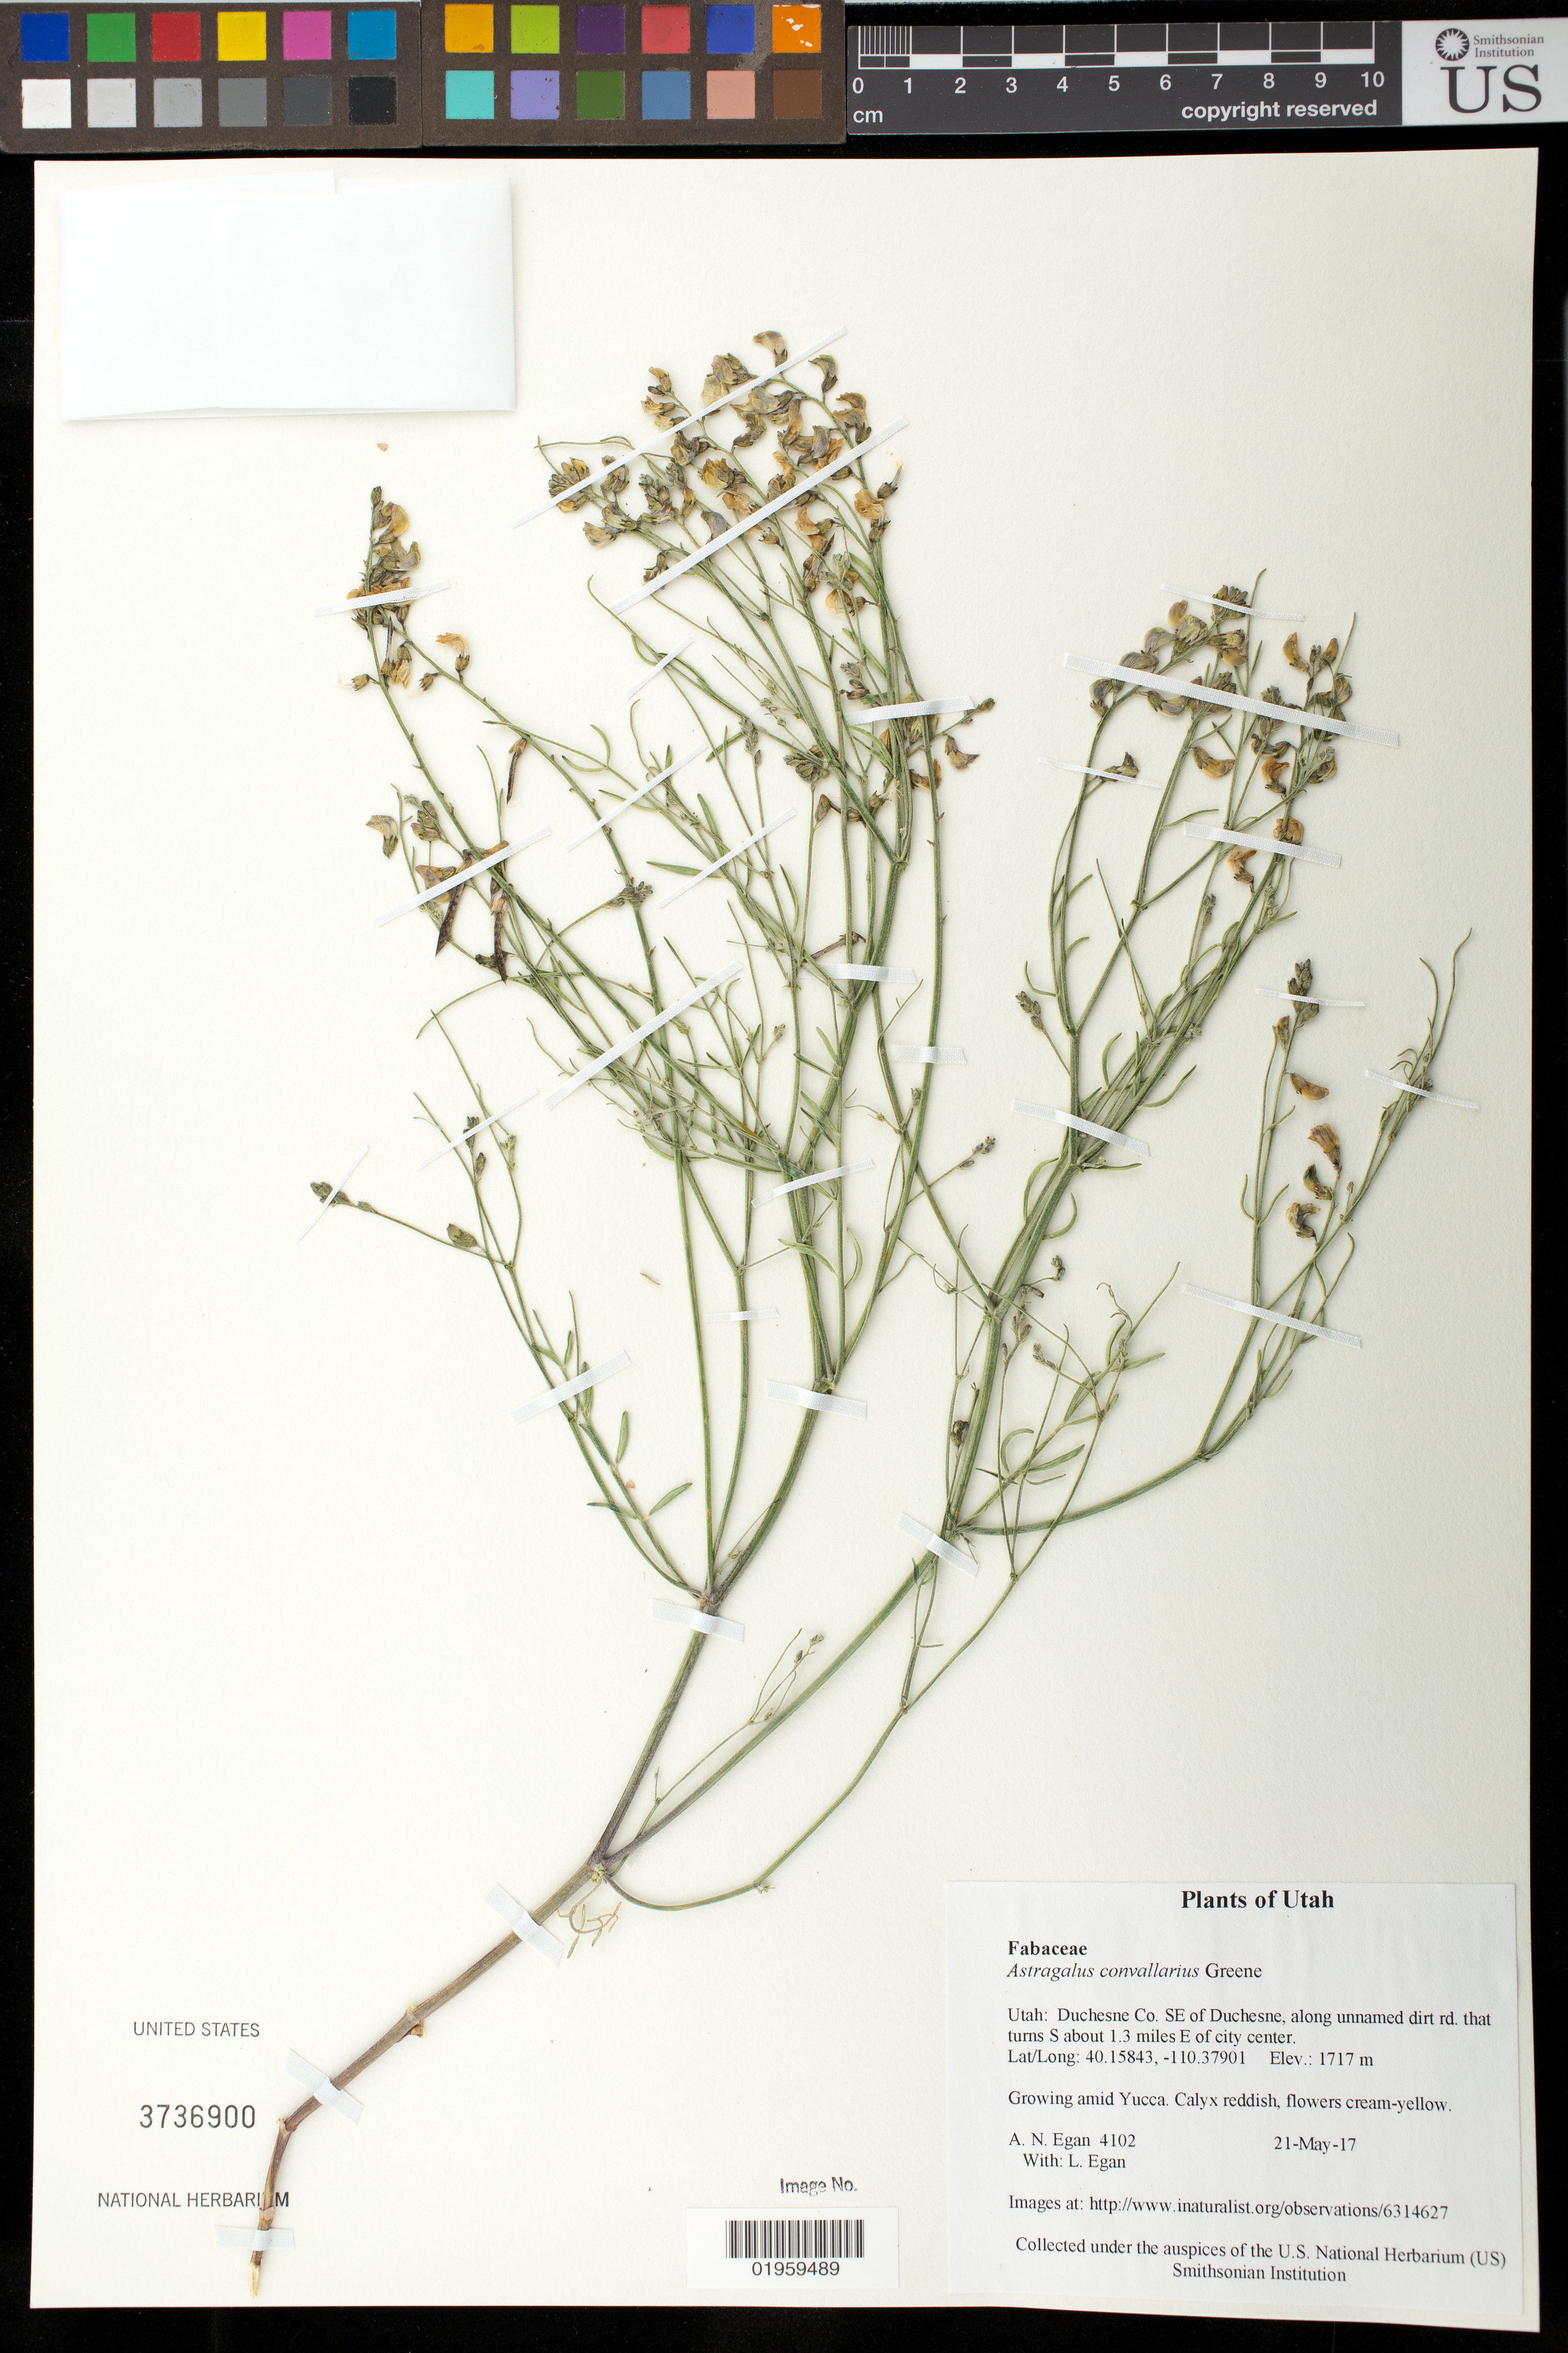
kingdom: Plantae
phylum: Tracheophyta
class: Magnoliopsida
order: Fabales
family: Fabaceae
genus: Astragalus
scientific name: Astragalus convallarius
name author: Greene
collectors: A. N. Egan & L. Egan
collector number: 4102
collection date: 2017-05-21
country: United States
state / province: Utah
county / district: Duchesne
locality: SE of Duchesne, along unnamed dirt rd. that turns S about 1.3 miles E of city center.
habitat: Growing amid Yucca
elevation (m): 1717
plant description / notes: http://www.inaturalist.org/observations/6314627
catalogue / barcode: US 3736900